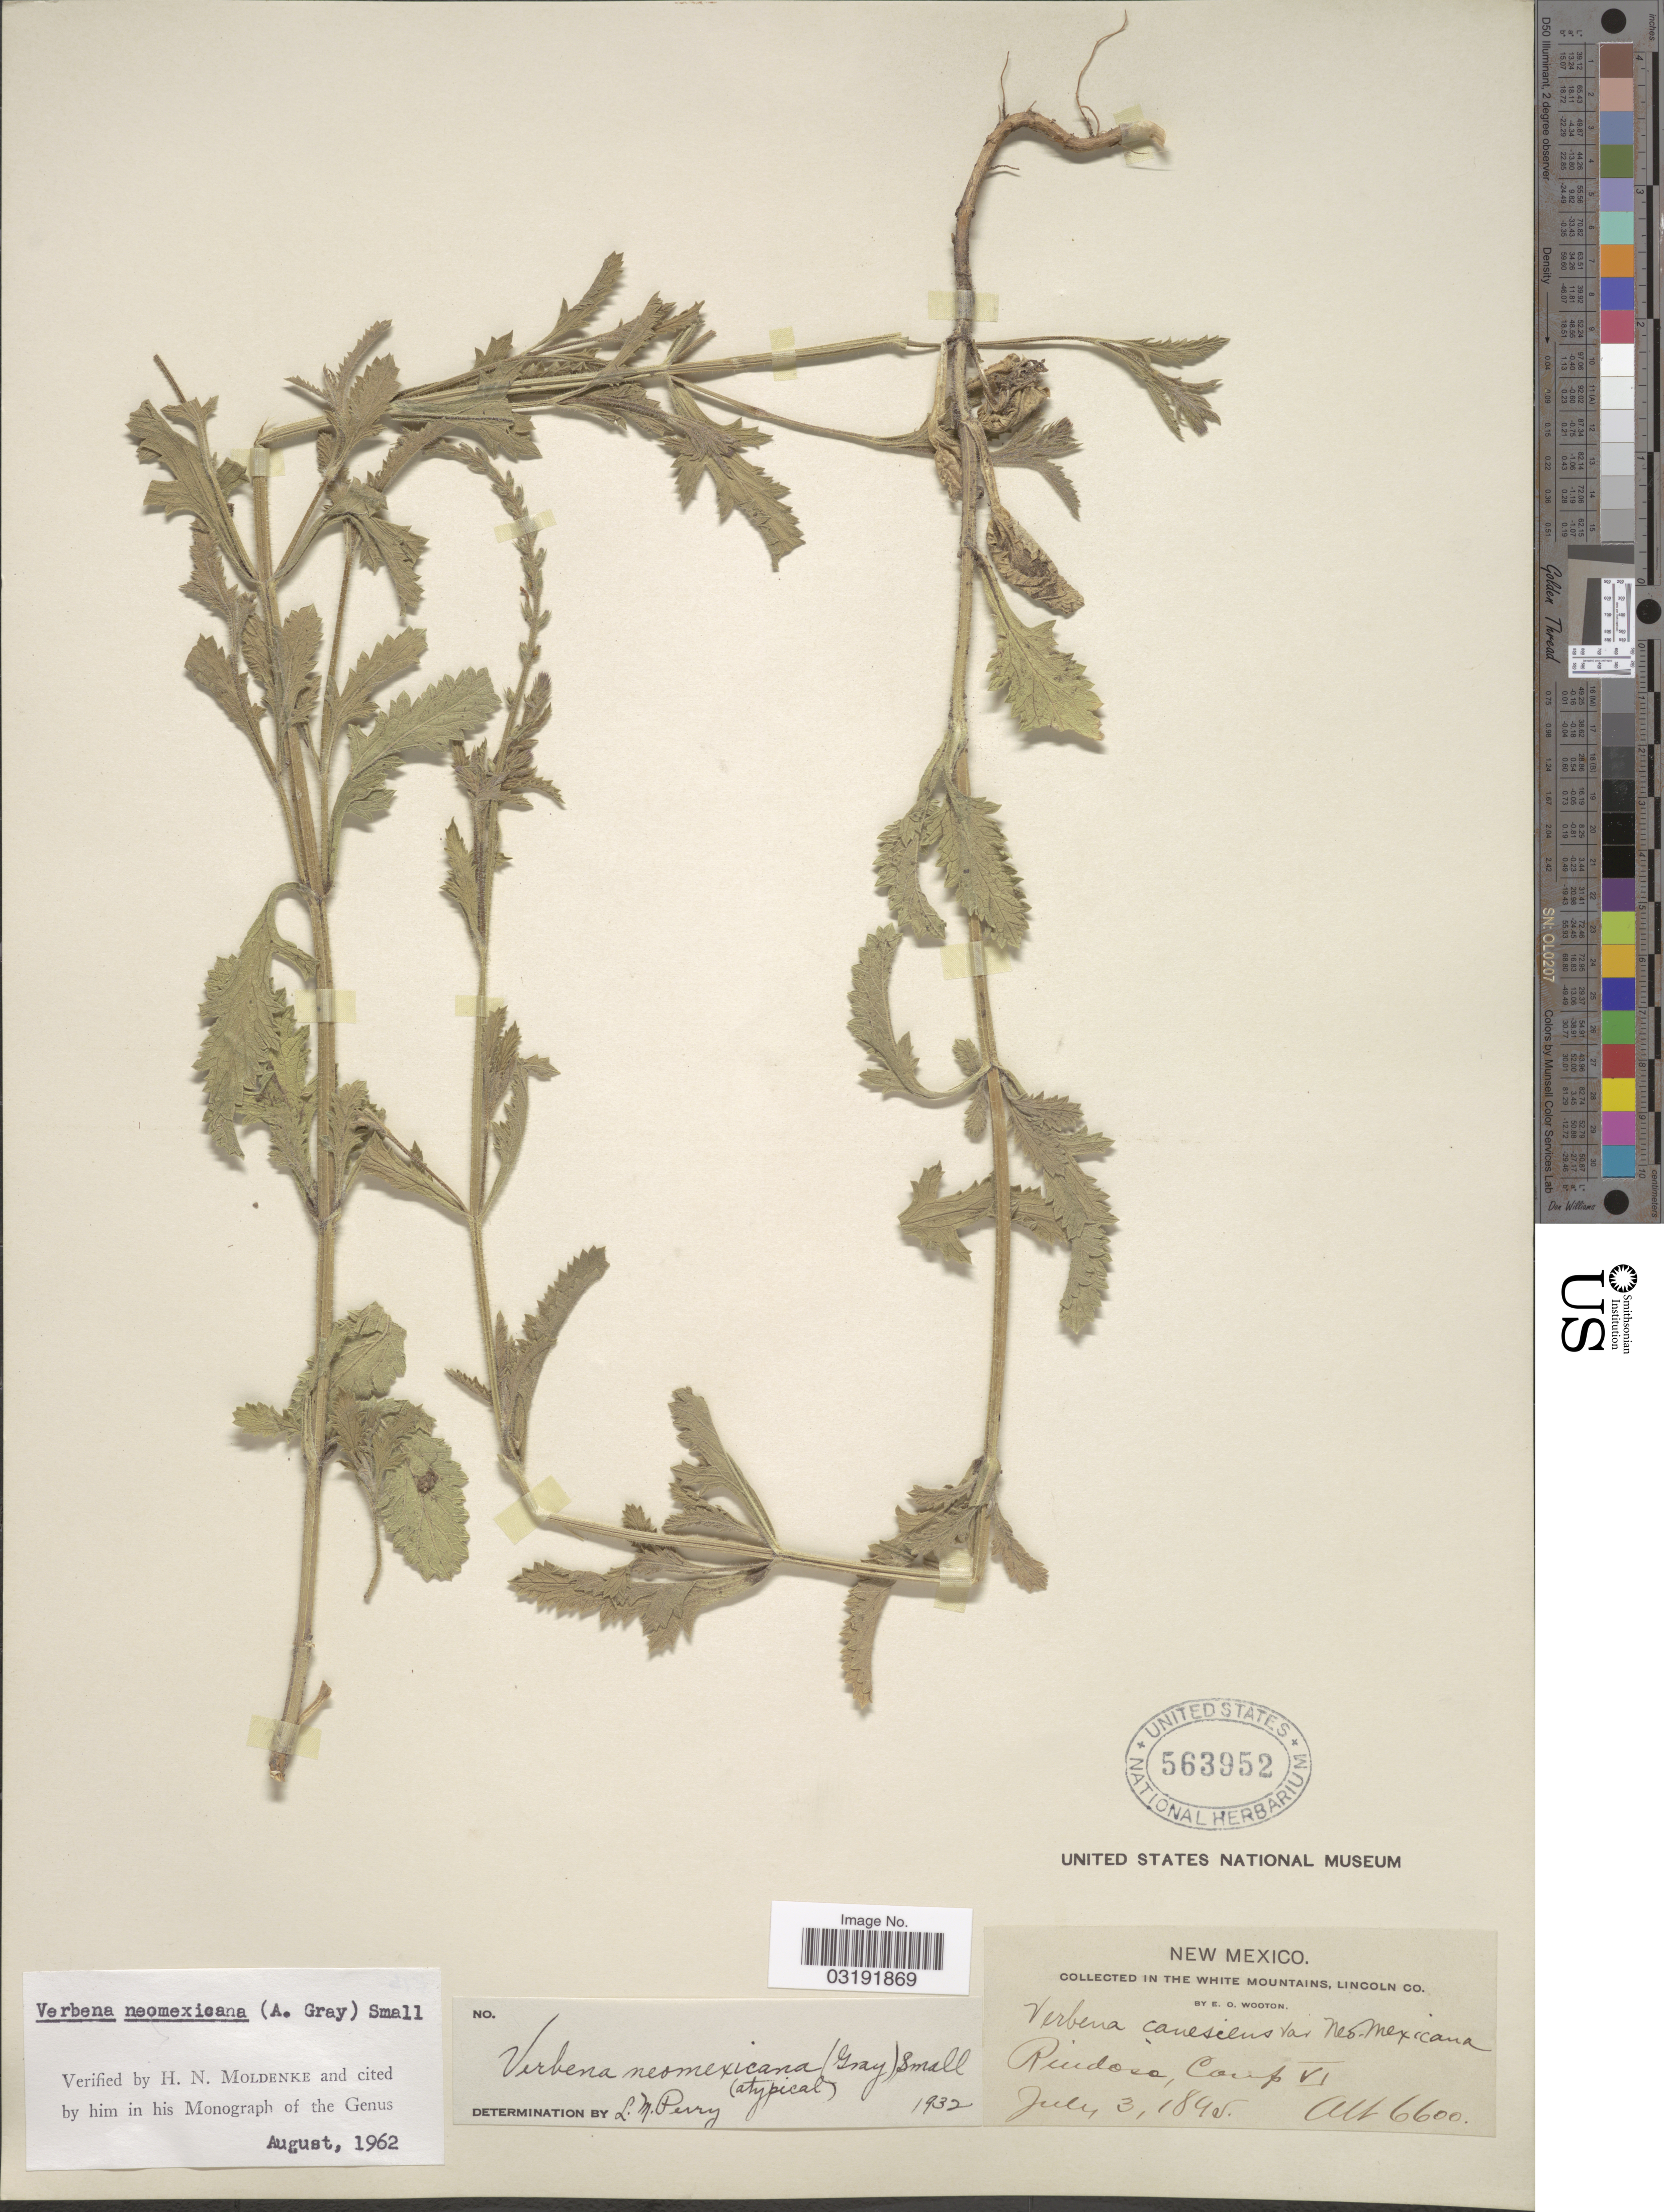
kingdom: Plantae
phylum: Tracheophyta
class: Magnoliopsida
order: Lamiales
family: Verbenaceae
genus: Verbena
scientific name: Verbena neomexicana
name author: (A. Gray) Small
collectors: E. O. Wooton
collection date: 1895-07-03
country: United States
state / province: New Mexico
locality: In the White Mountains, Lincoln Co. Ruidosa, Camp VI.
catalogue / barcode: US 563952